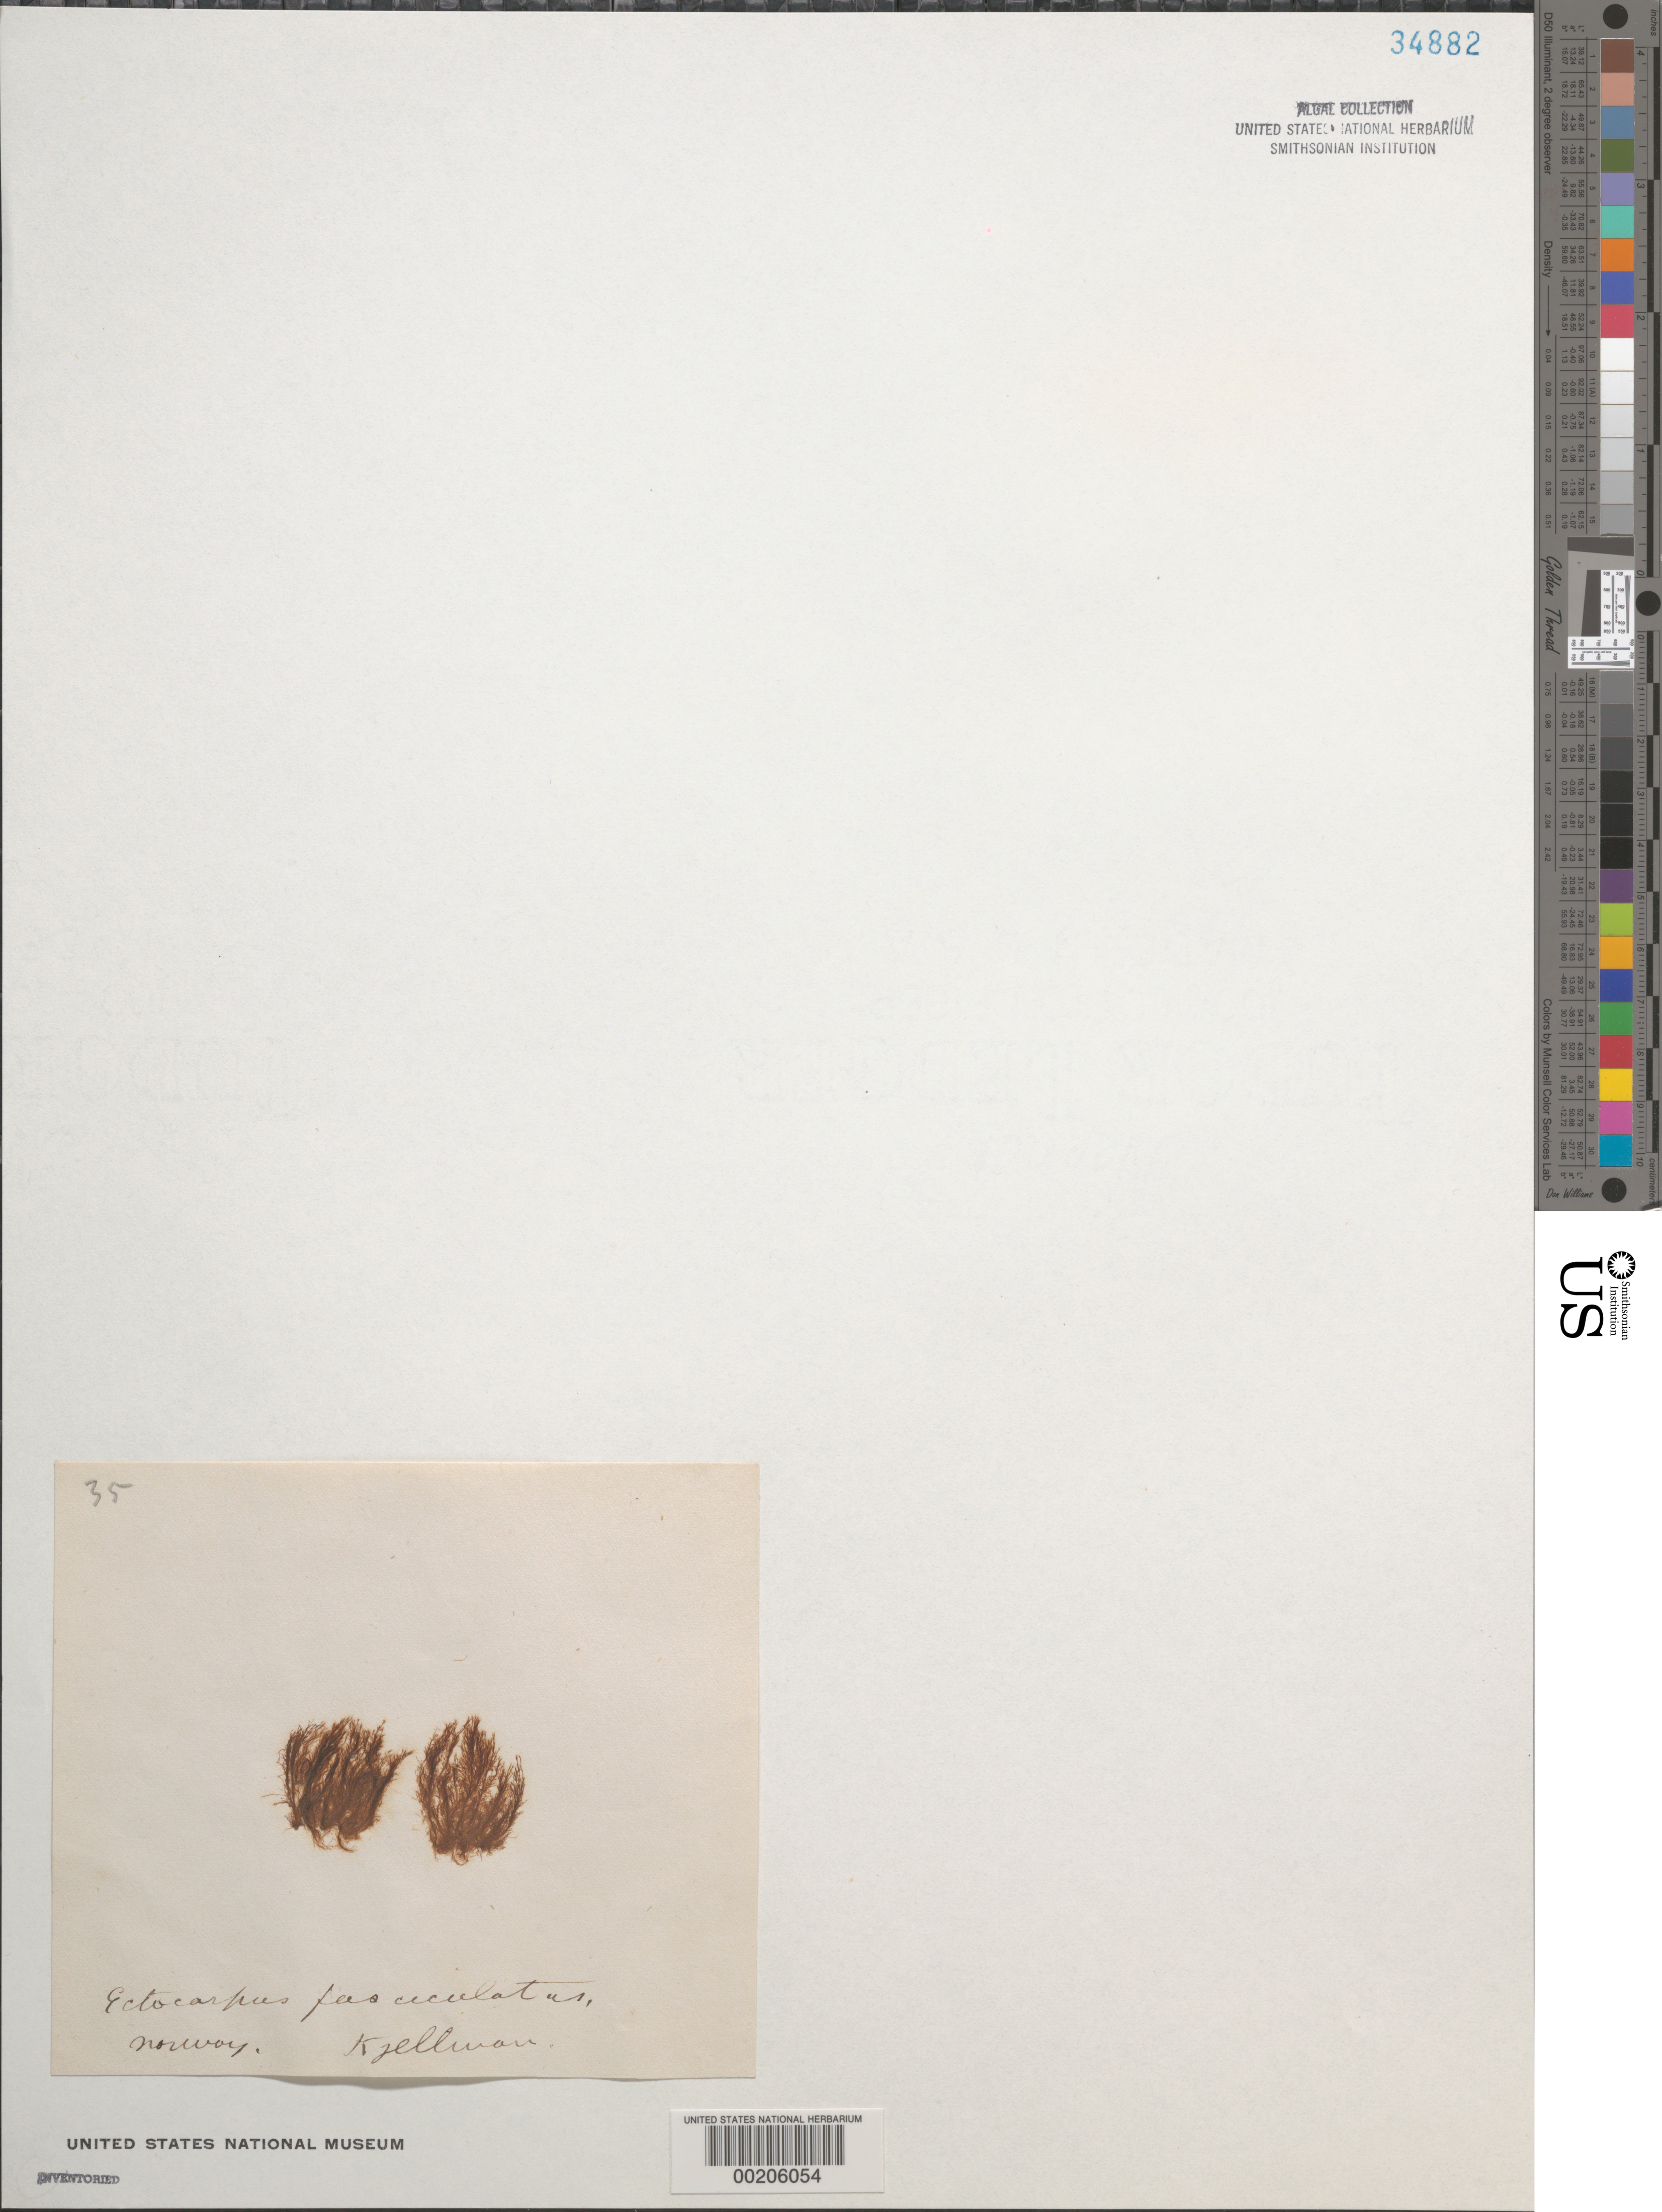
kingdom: Chromista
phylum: Ochrophyta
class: Phaeophyceae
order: Ectocarpales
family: Ectocarpaceae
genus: Ectocarpus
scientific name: Ectocarpus fasciculatus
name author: Harv.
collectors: F. R. Kjellman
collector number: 35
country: Norway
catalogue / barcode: US 34882